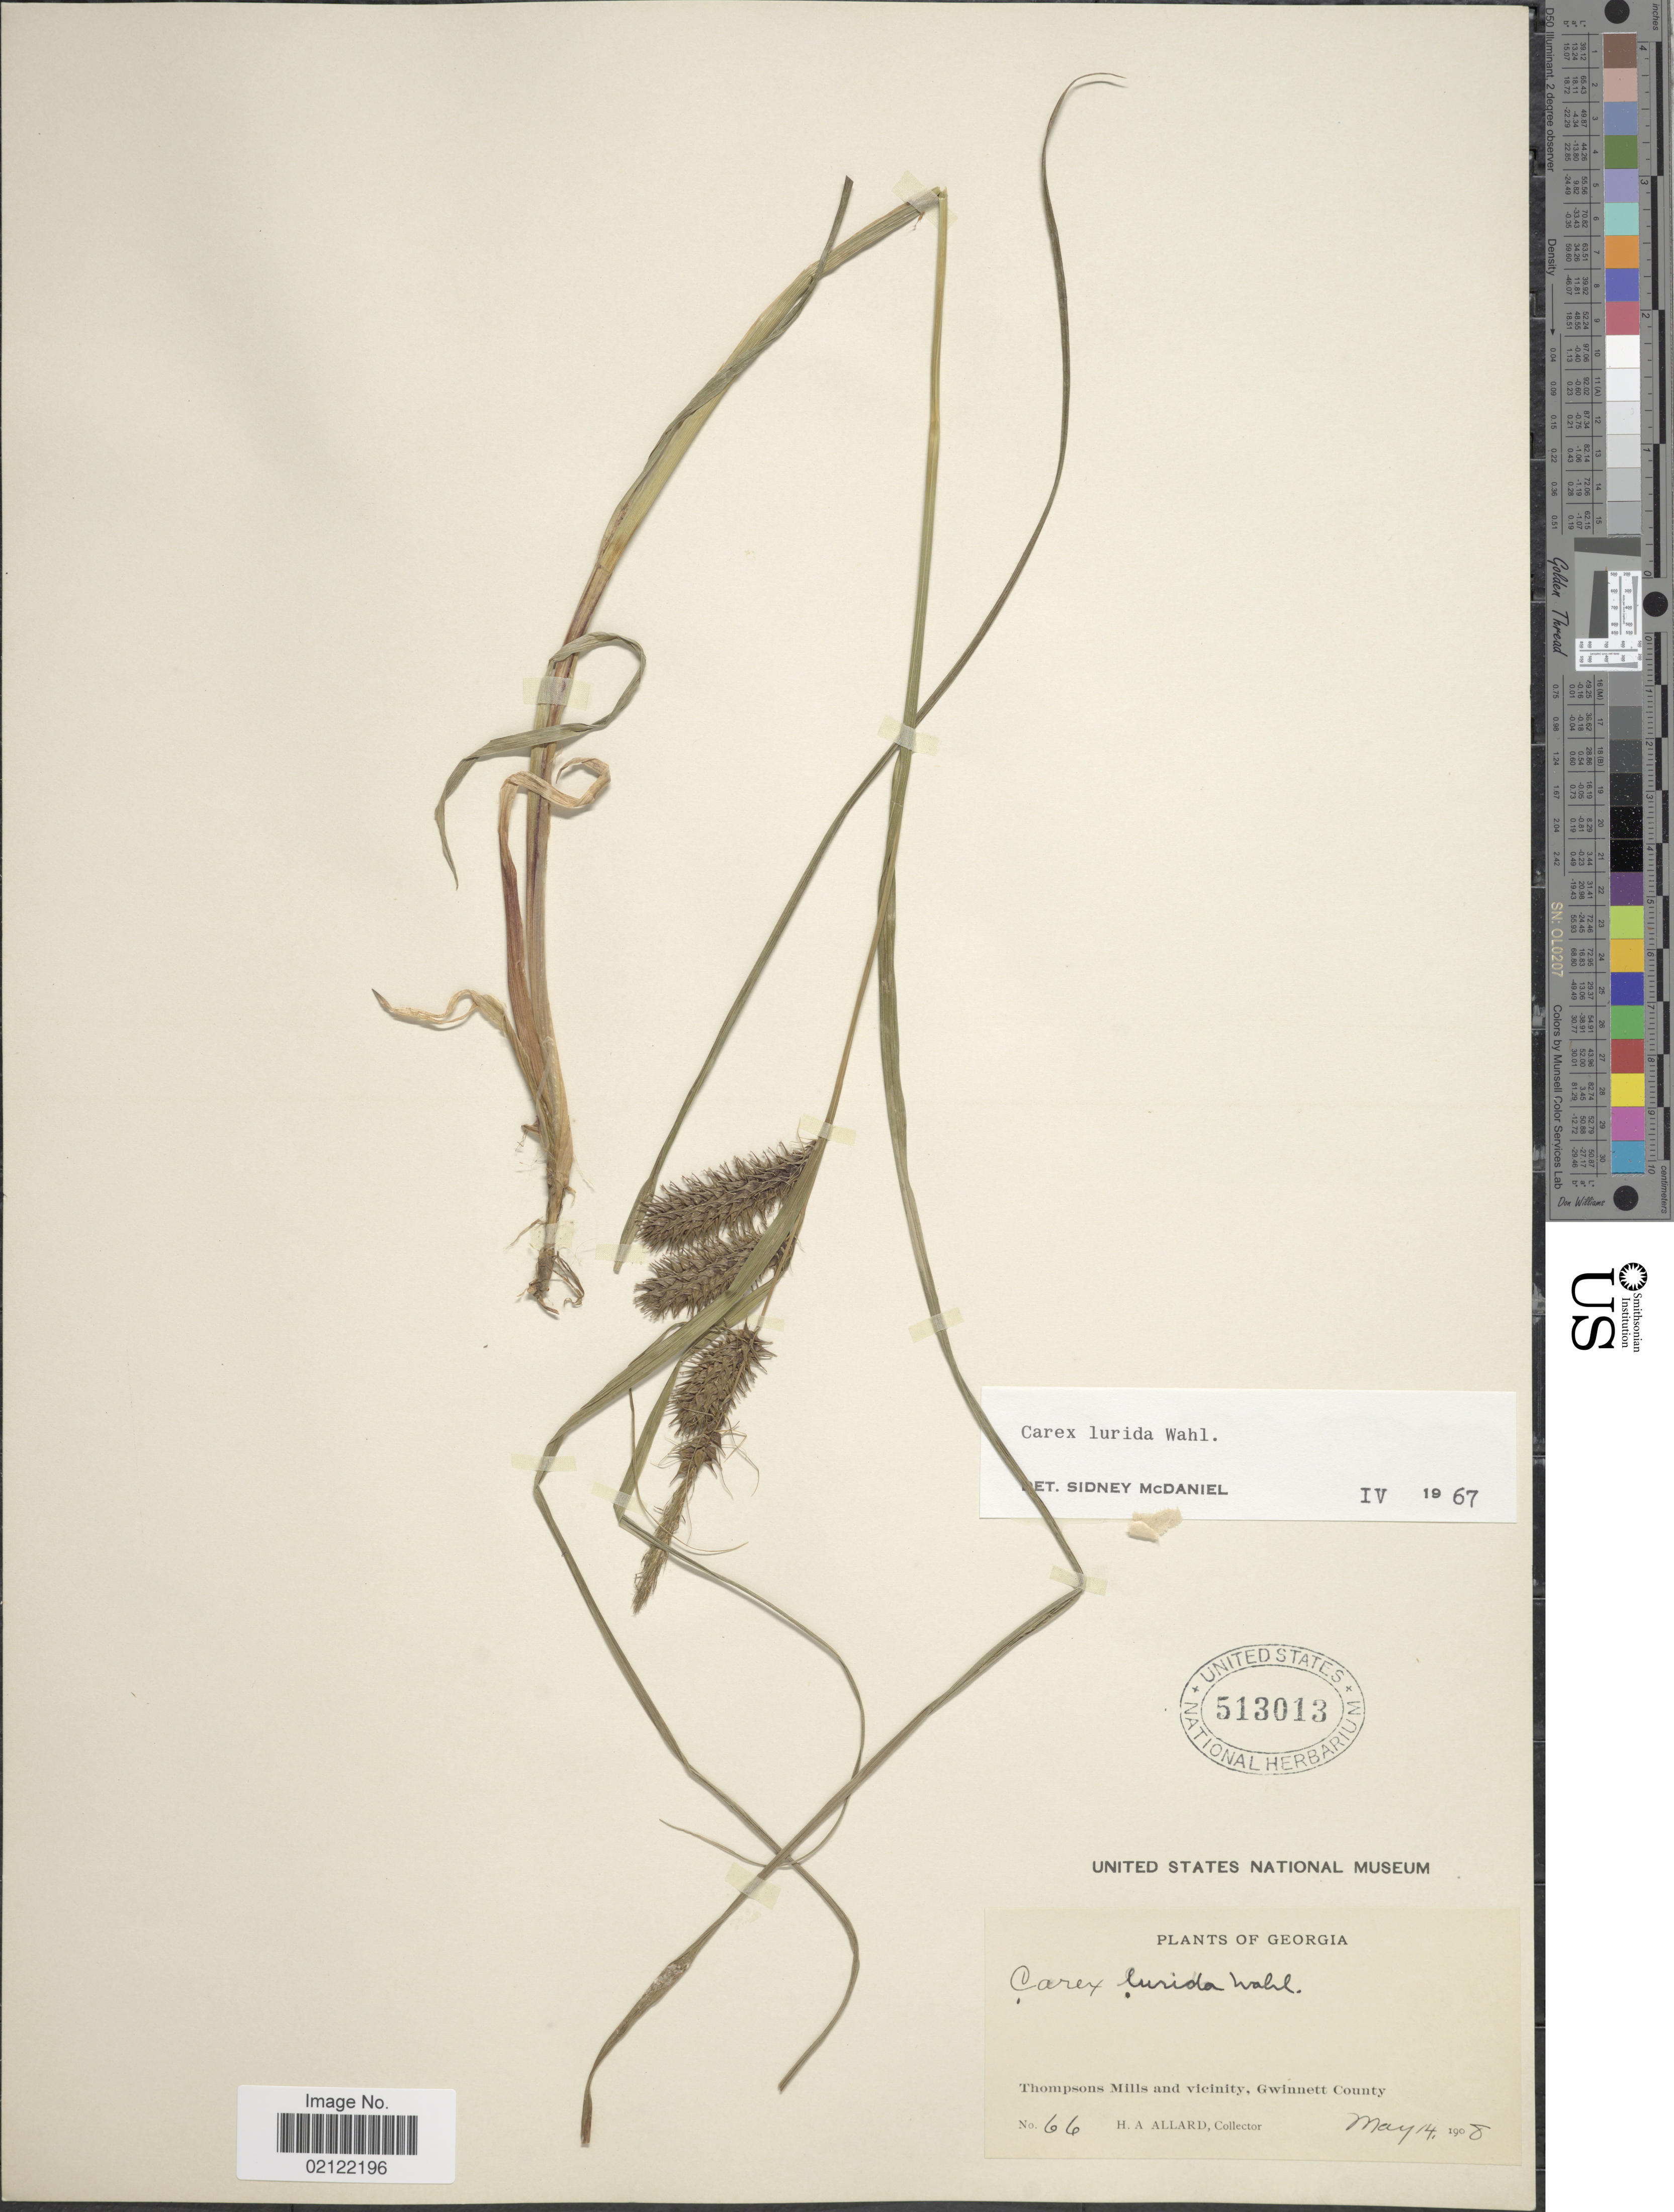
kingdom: Plantae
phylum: Tracheophyta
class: Liliopsida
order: Poales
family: Cyperaceae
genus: Carex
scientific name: Carex lurida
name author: Wahlenb.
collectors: H. A. Allard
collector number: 66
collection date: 1908-05-14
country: United States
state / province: Georgia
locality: Thompsons Mills and vicinity, Gwinnett County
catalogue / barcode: US 513013